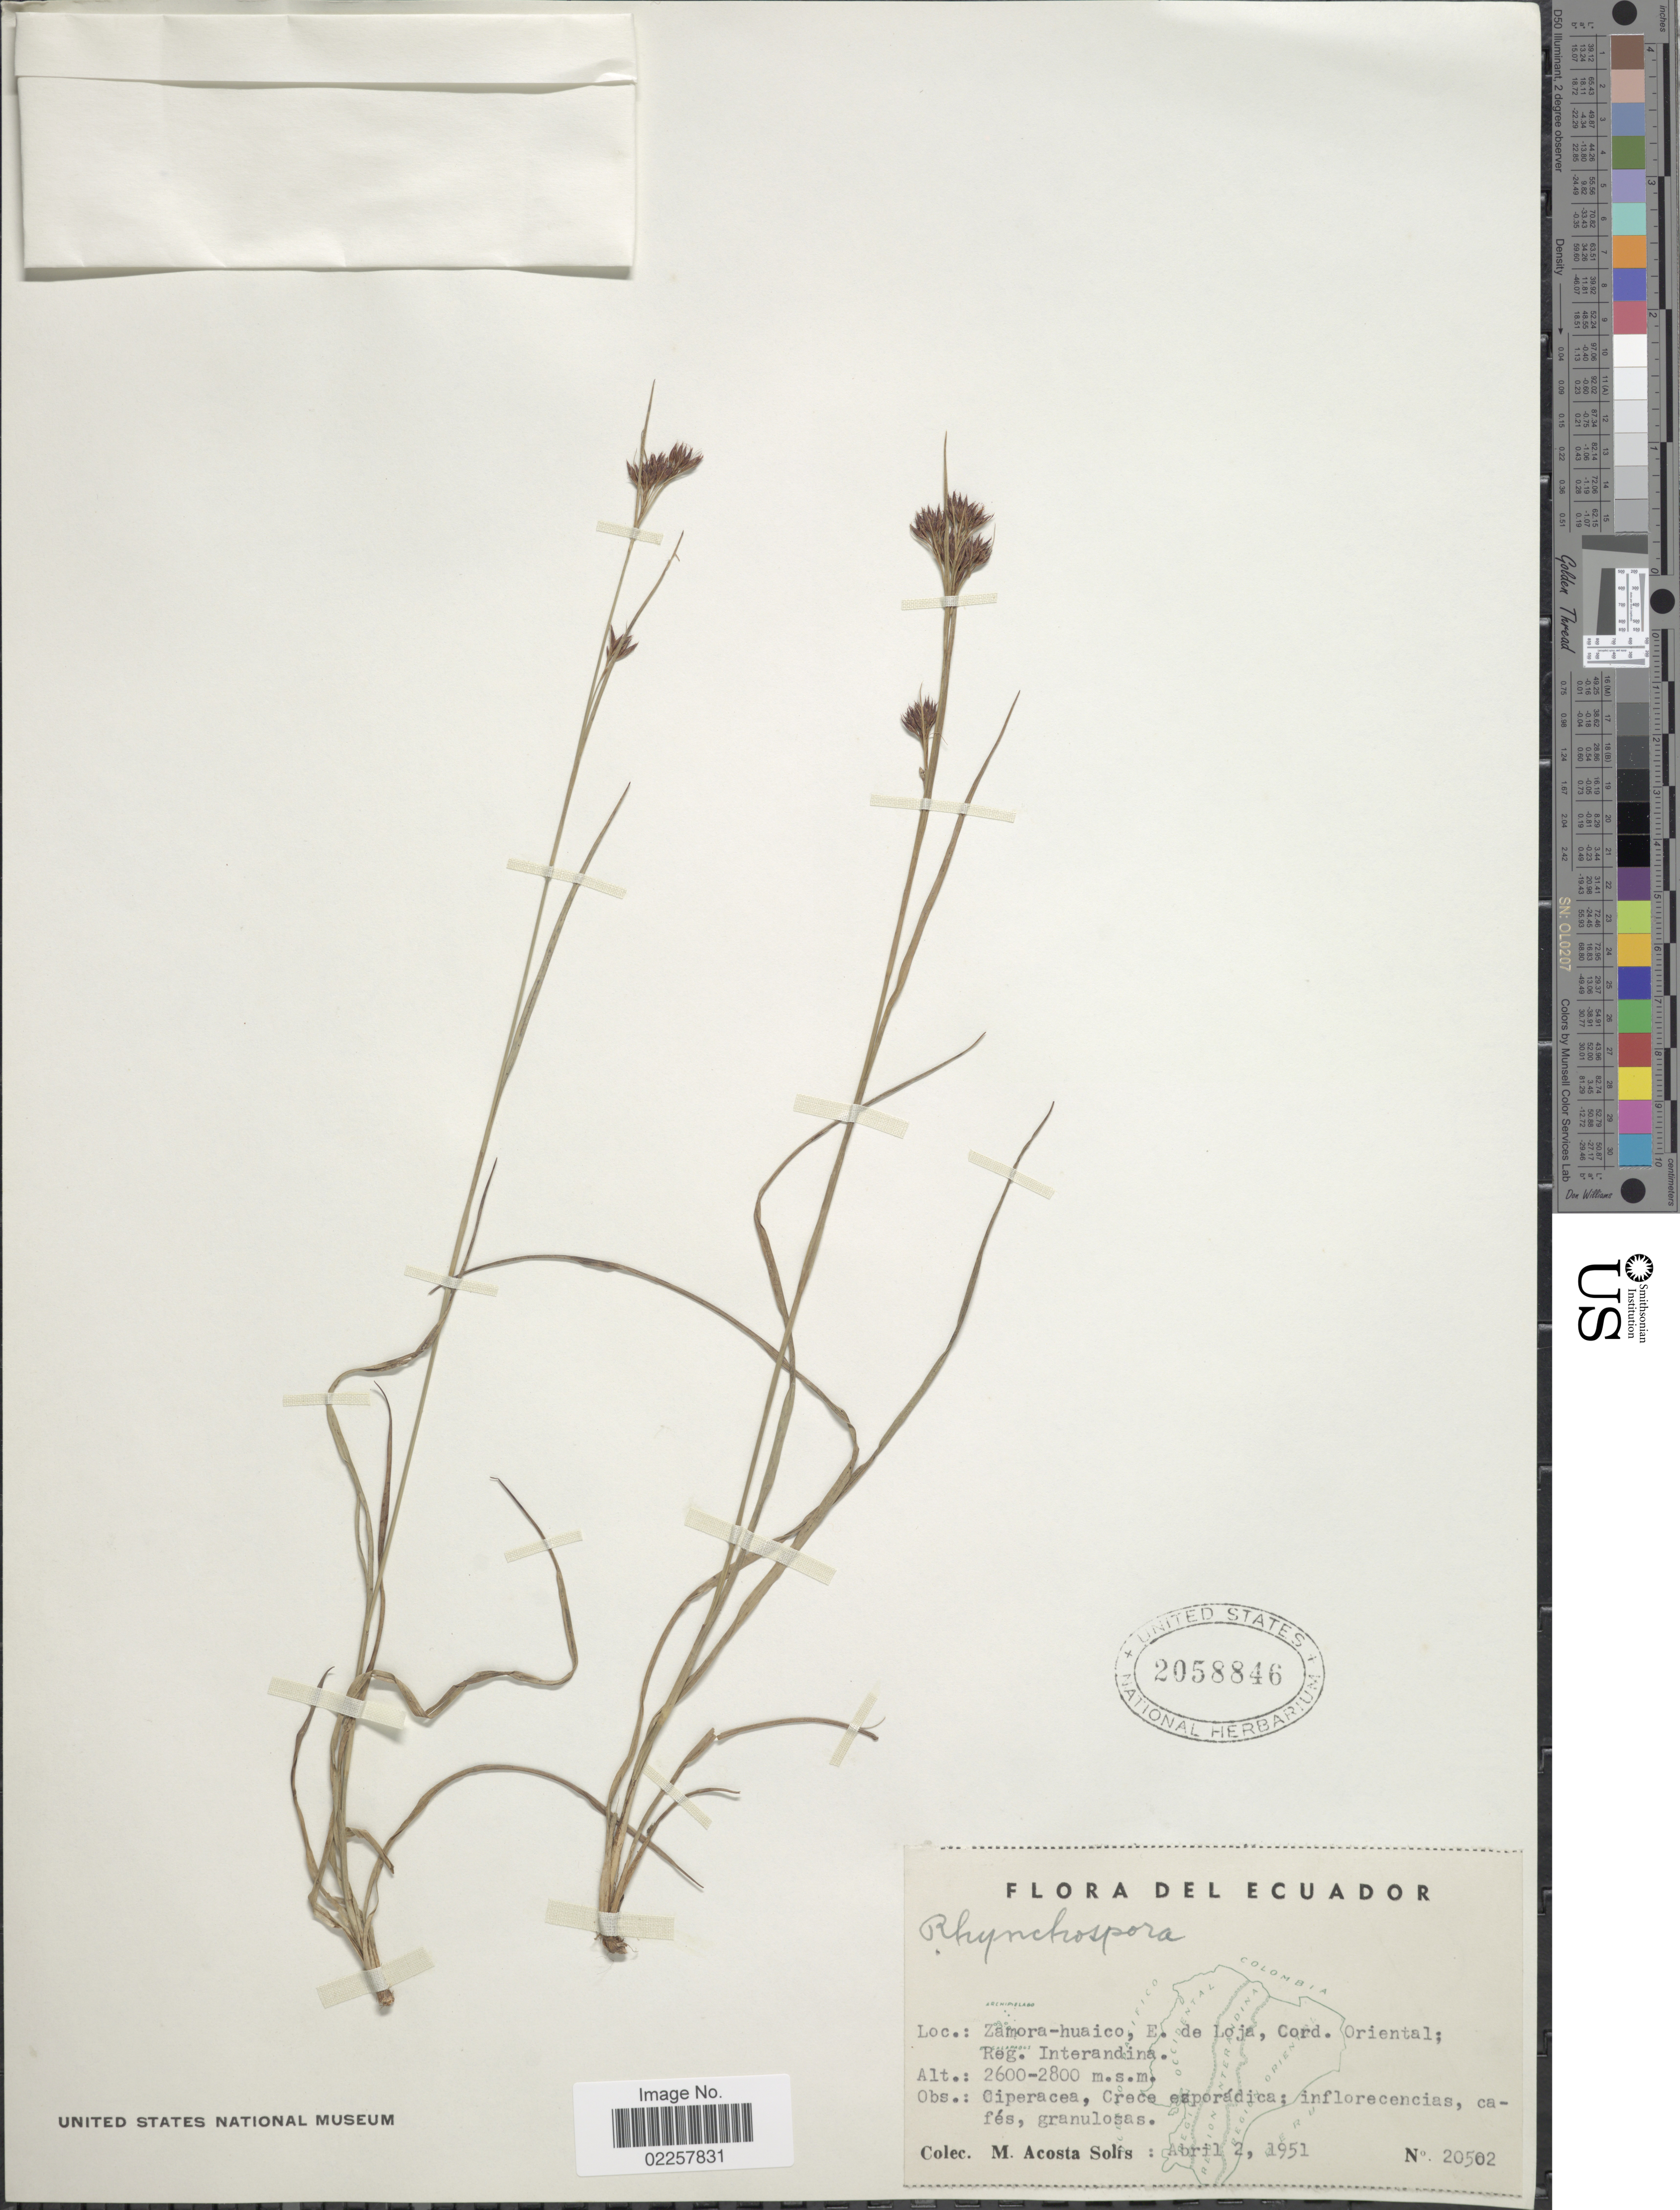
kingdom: Plantae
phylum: Tracheophyta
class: Liliopsida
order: Poales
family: Cyperaceae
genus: Rhynchospora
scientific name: Rhynchospora sp.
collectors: M. Acosta Solis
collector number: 20502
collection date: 1951-04-02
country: Ecuador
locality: Zamora-huaico, E. de Loja, Cord. Oriental, Reg. Interandina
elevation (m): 2600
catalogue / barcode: US 2058846